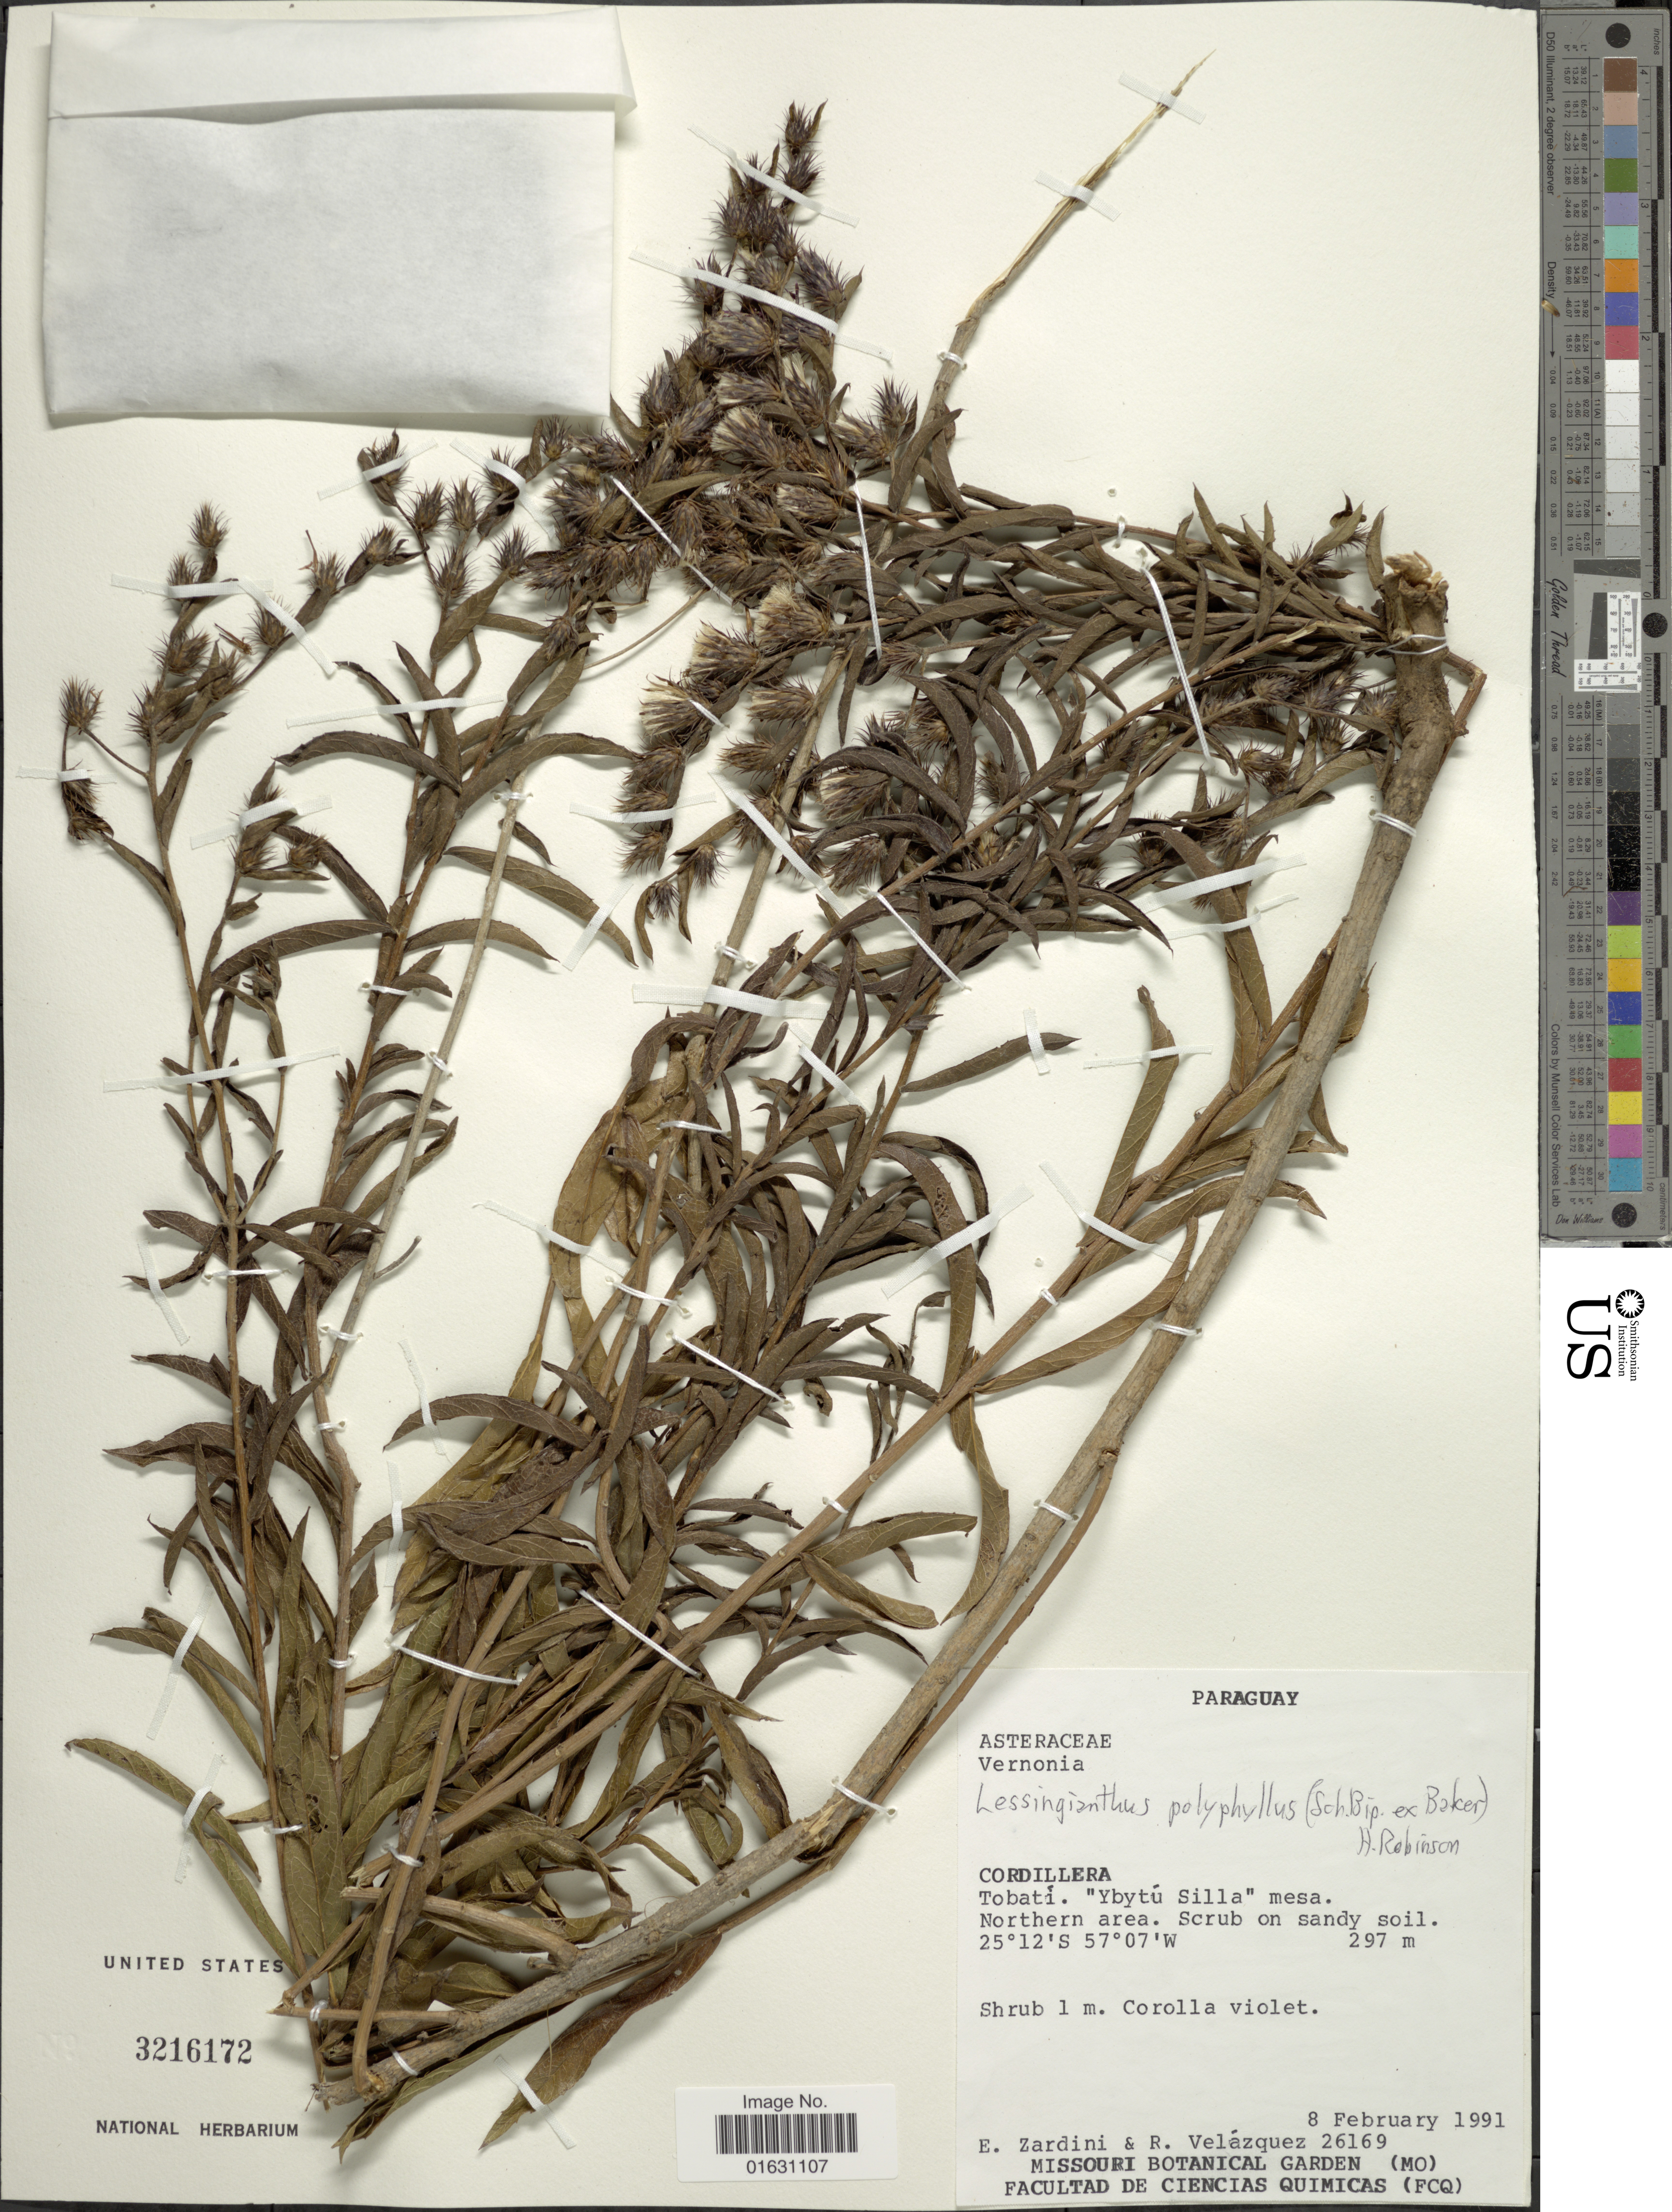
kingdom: Plantae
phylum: Tracheophyta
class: Magnoliopsida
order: Asterales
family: Asteraceae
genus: Lessingianthus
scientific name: Lessingianthus polyphyllus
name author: (Sch. Bip. ex Baker) H. Rob.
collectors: E. M. Zardini & R. Velázquez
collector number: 26169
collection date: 1991-02-08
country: Paraguay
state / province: Cordillera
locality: Cordillera, Tobati, "Ybytu Silla" mesa, Northern area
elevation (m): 297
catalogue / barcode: US 3216172